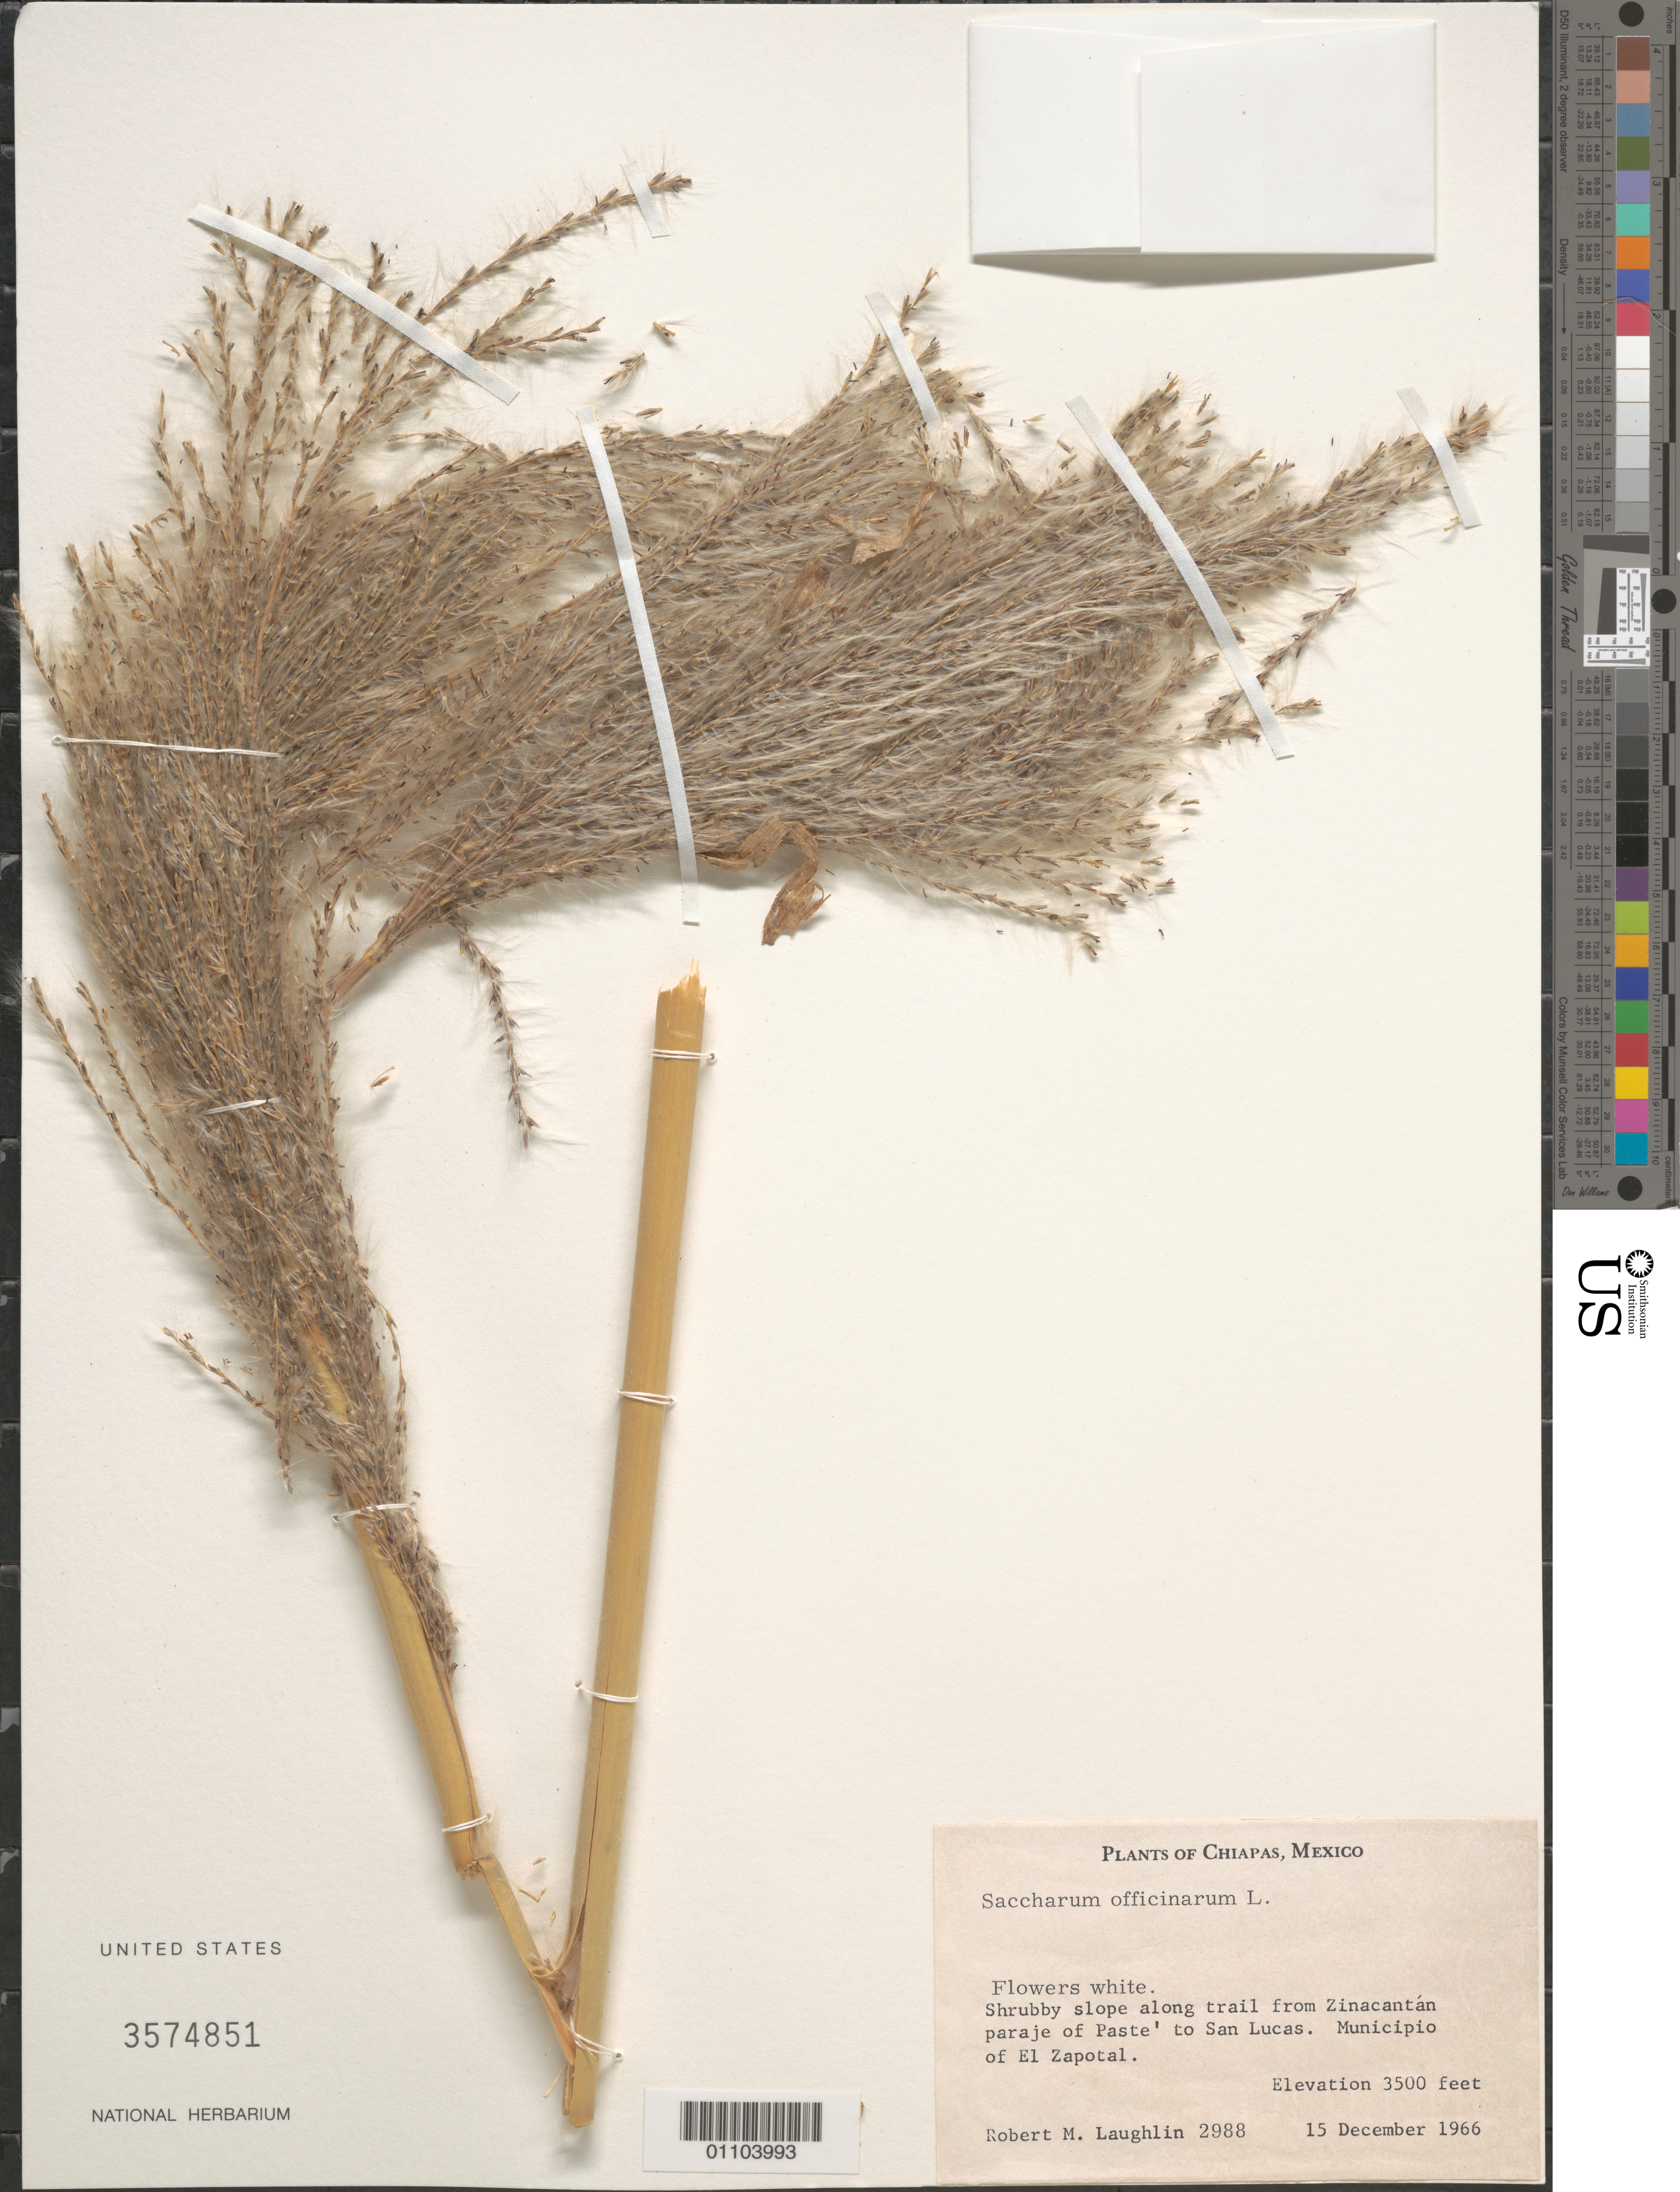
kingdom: Plantae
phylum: Tracheophyta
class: Liliopsida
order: Poales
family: Poaceae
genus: Saccharum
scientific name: Saccharum officinarum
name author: L.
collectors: R. M. Laughlin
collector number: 2988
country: Mexico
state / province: Chiapas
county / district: El Zapotal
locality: Along trail from Zinacantan paraje of Paste to San Lucas.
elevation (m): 1067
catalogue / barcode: US 3574851